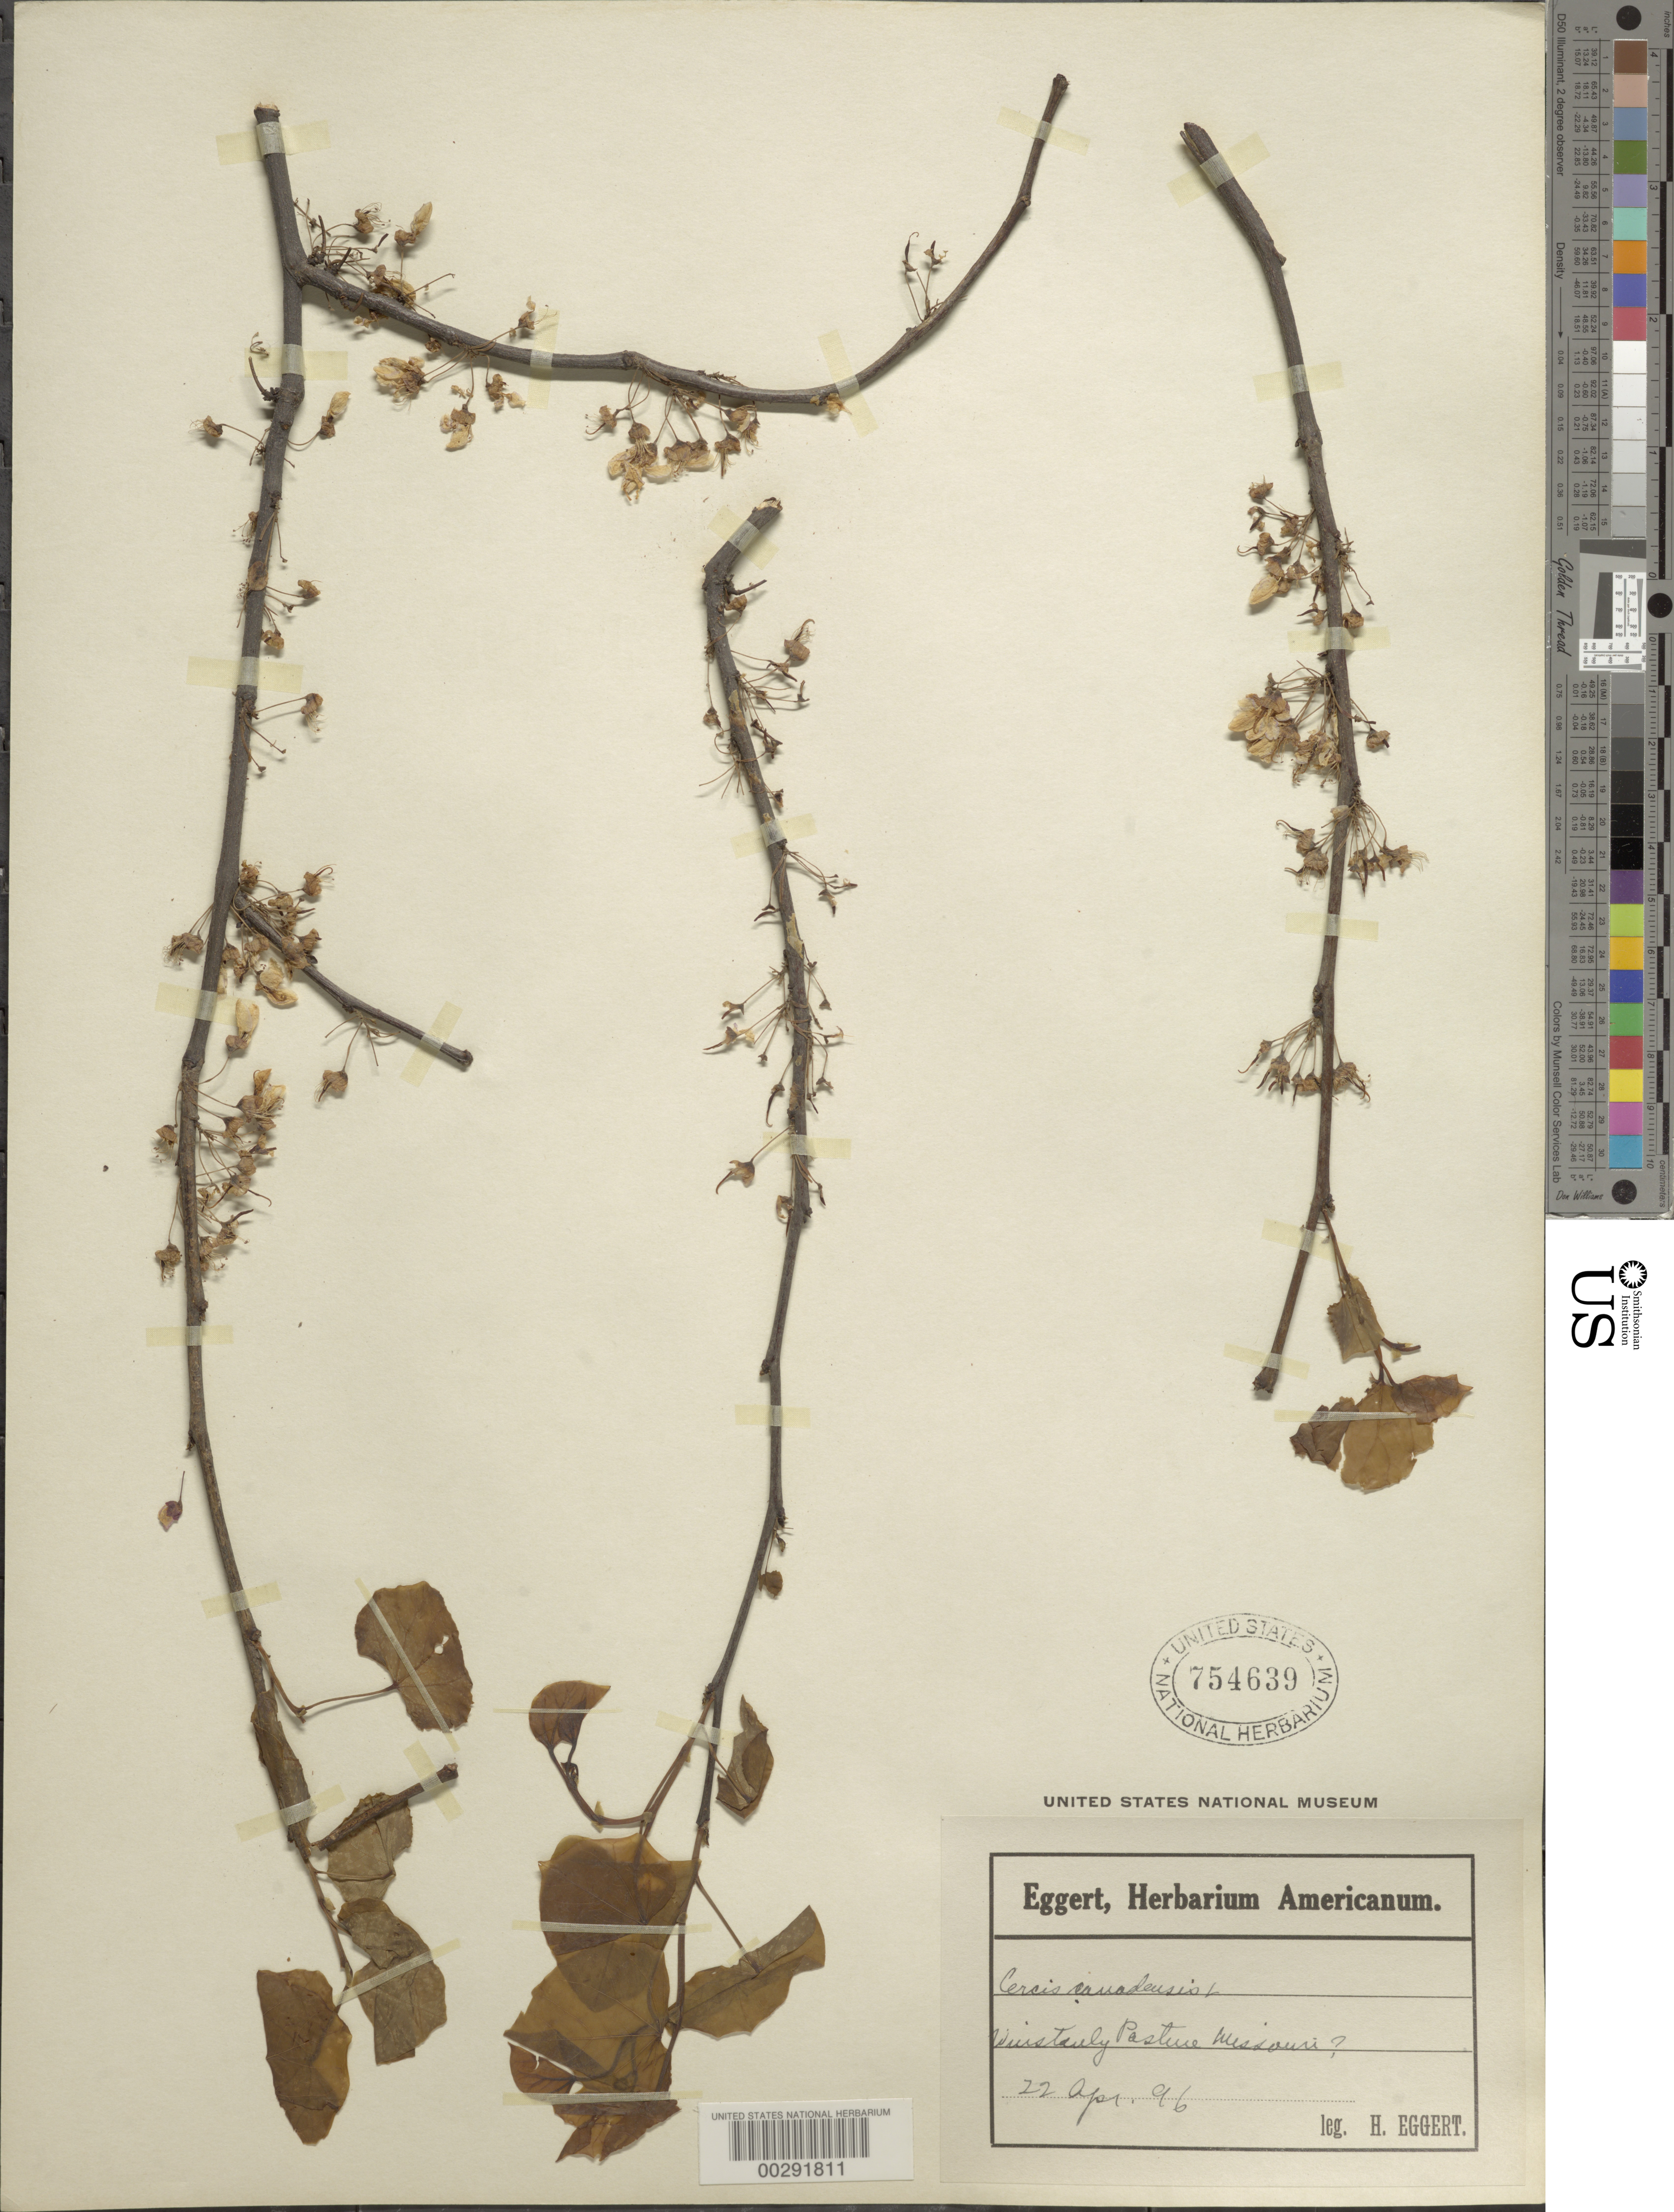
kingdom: Plantae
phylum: Tracheophyta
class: Magnoliopsida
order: Fabales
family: Fabaceae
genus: Cercis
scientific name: Cercis canadensis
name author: L.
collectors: H. Eggert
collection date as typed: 22 Apr 1896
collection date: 1896-04-22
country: United States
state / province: Missouri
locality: Winstanly pasture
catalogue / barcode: US 754639